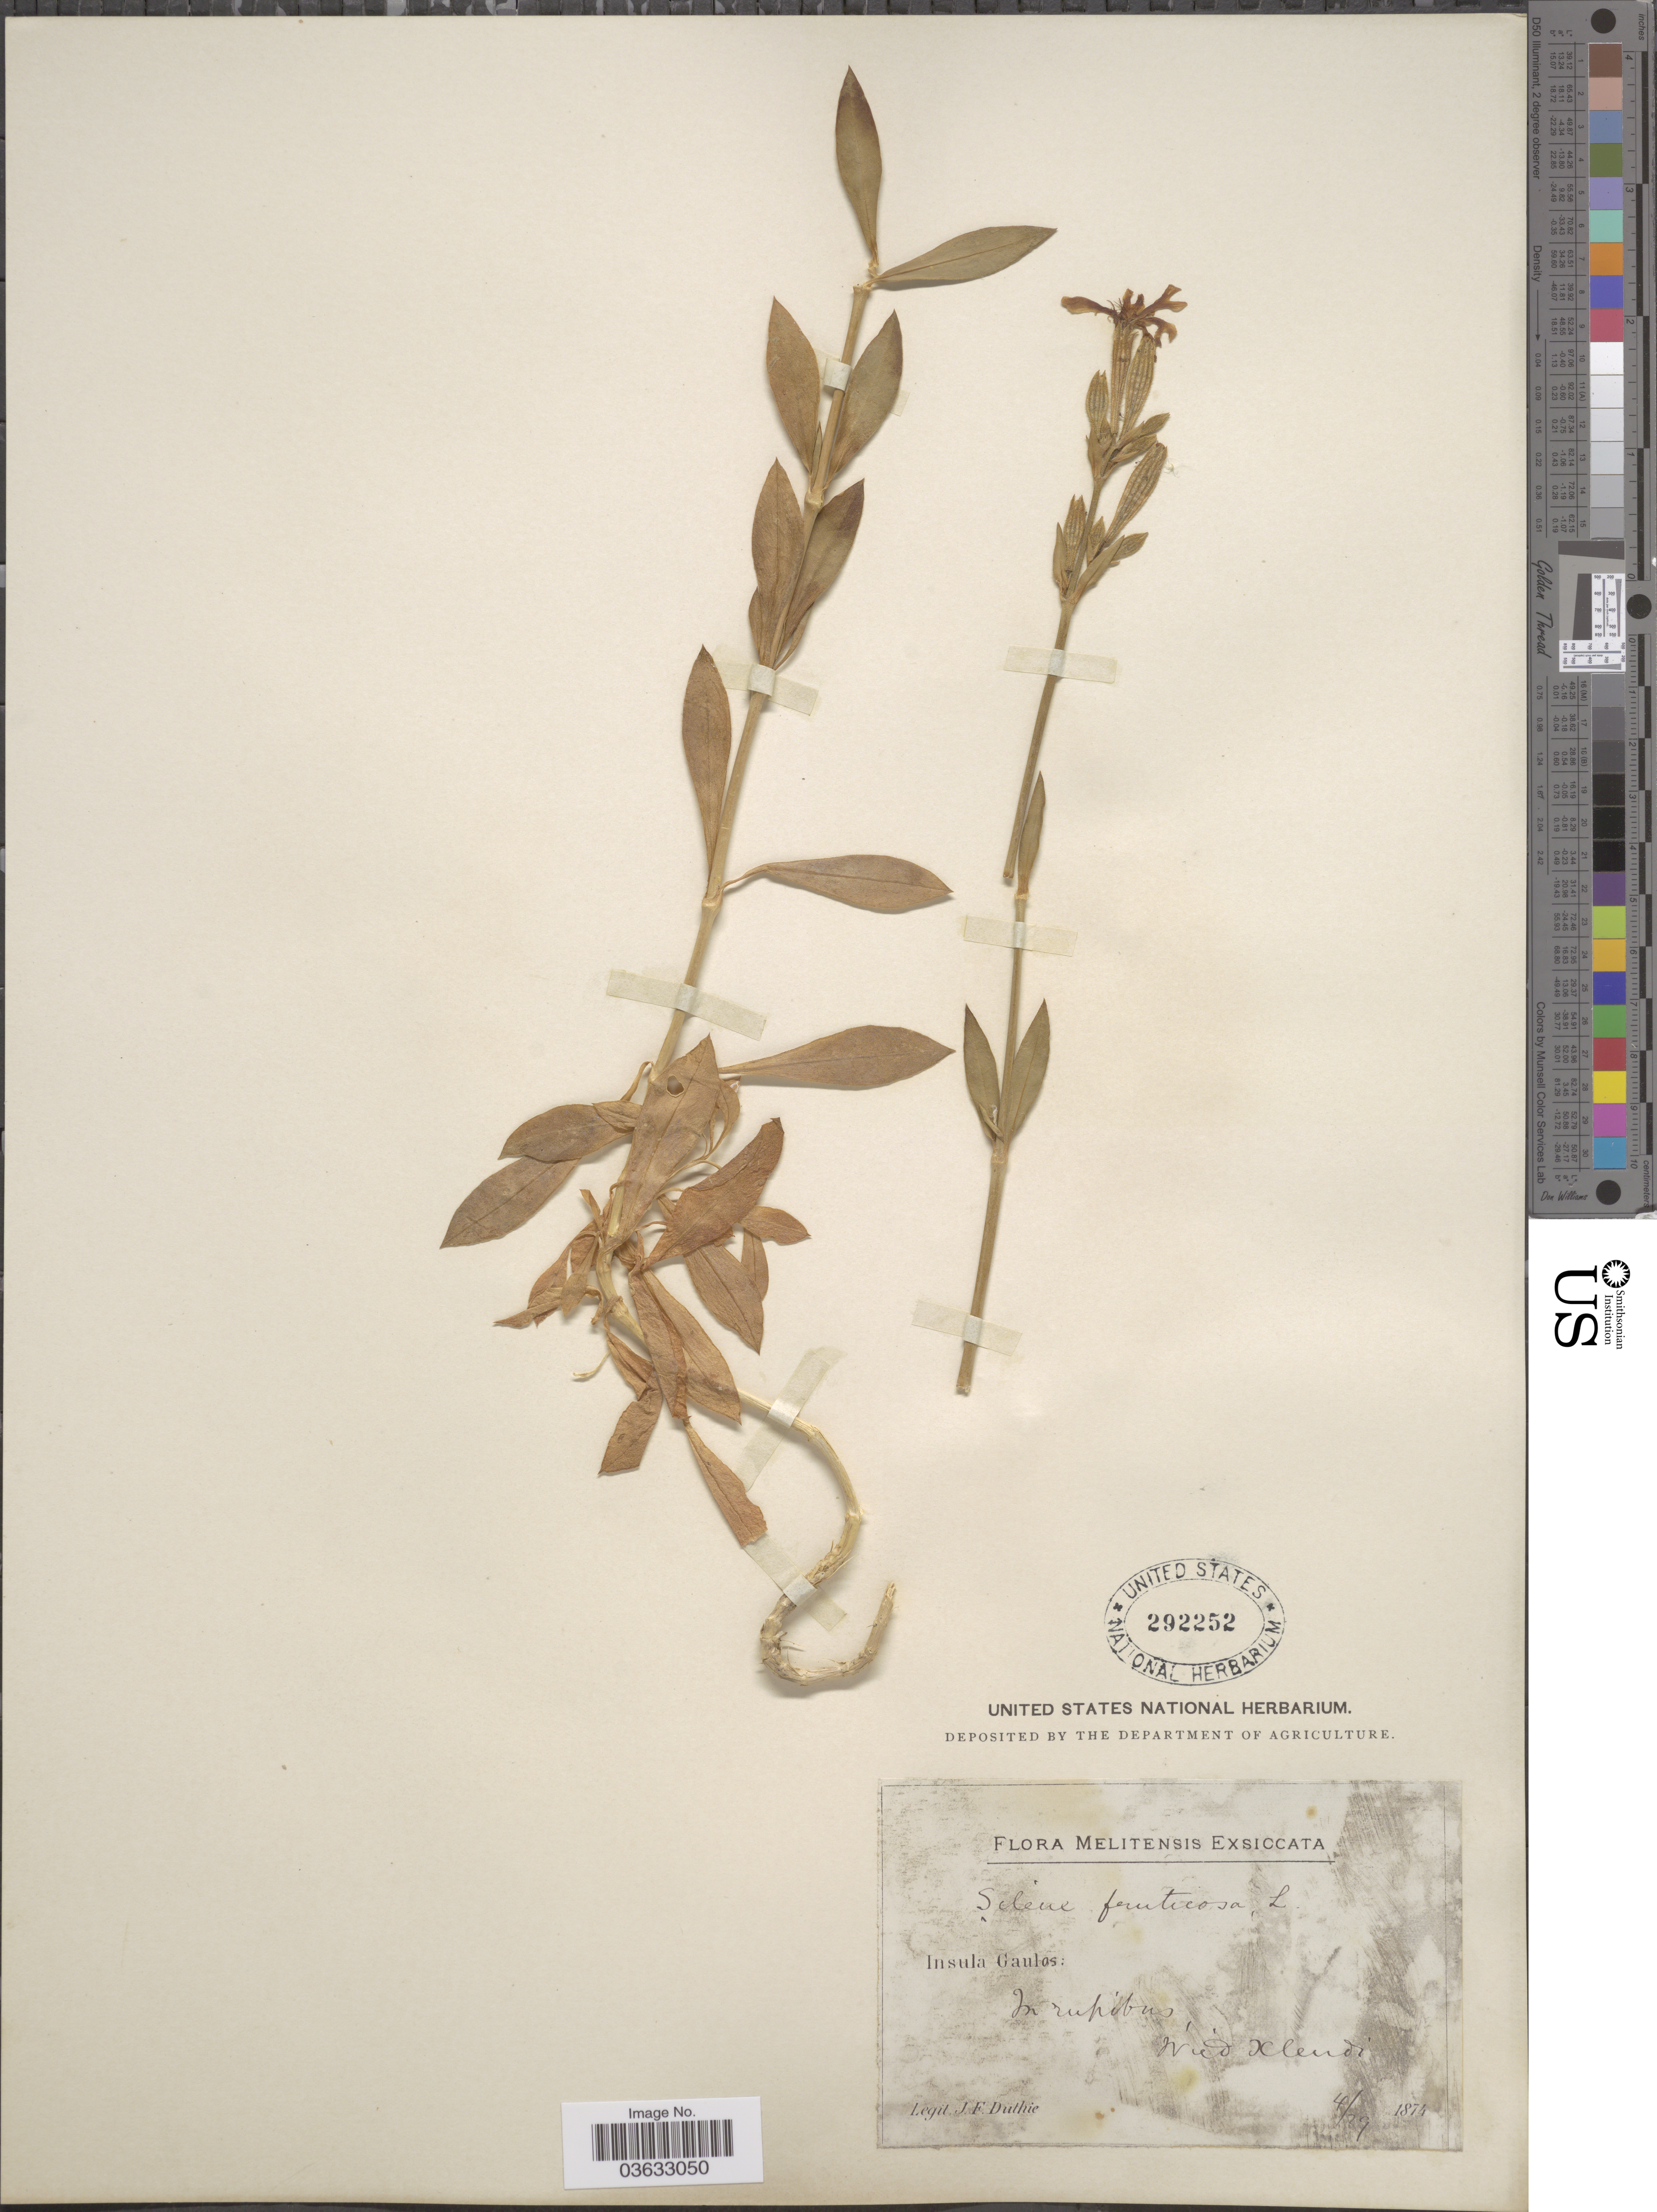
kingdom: Plantae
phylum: Tracheophyta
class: Magnoliopsida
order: Caryophyllales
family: Caryophyllaceae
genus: Silene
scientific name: Silene fruticosa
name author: L.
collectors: J. F. Duthie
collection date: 1874-04-19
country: Malta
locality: Melitensis. Insula Gaulos: In rupibus, Wied [interpreted] Xlendi.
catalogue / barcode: US 292252